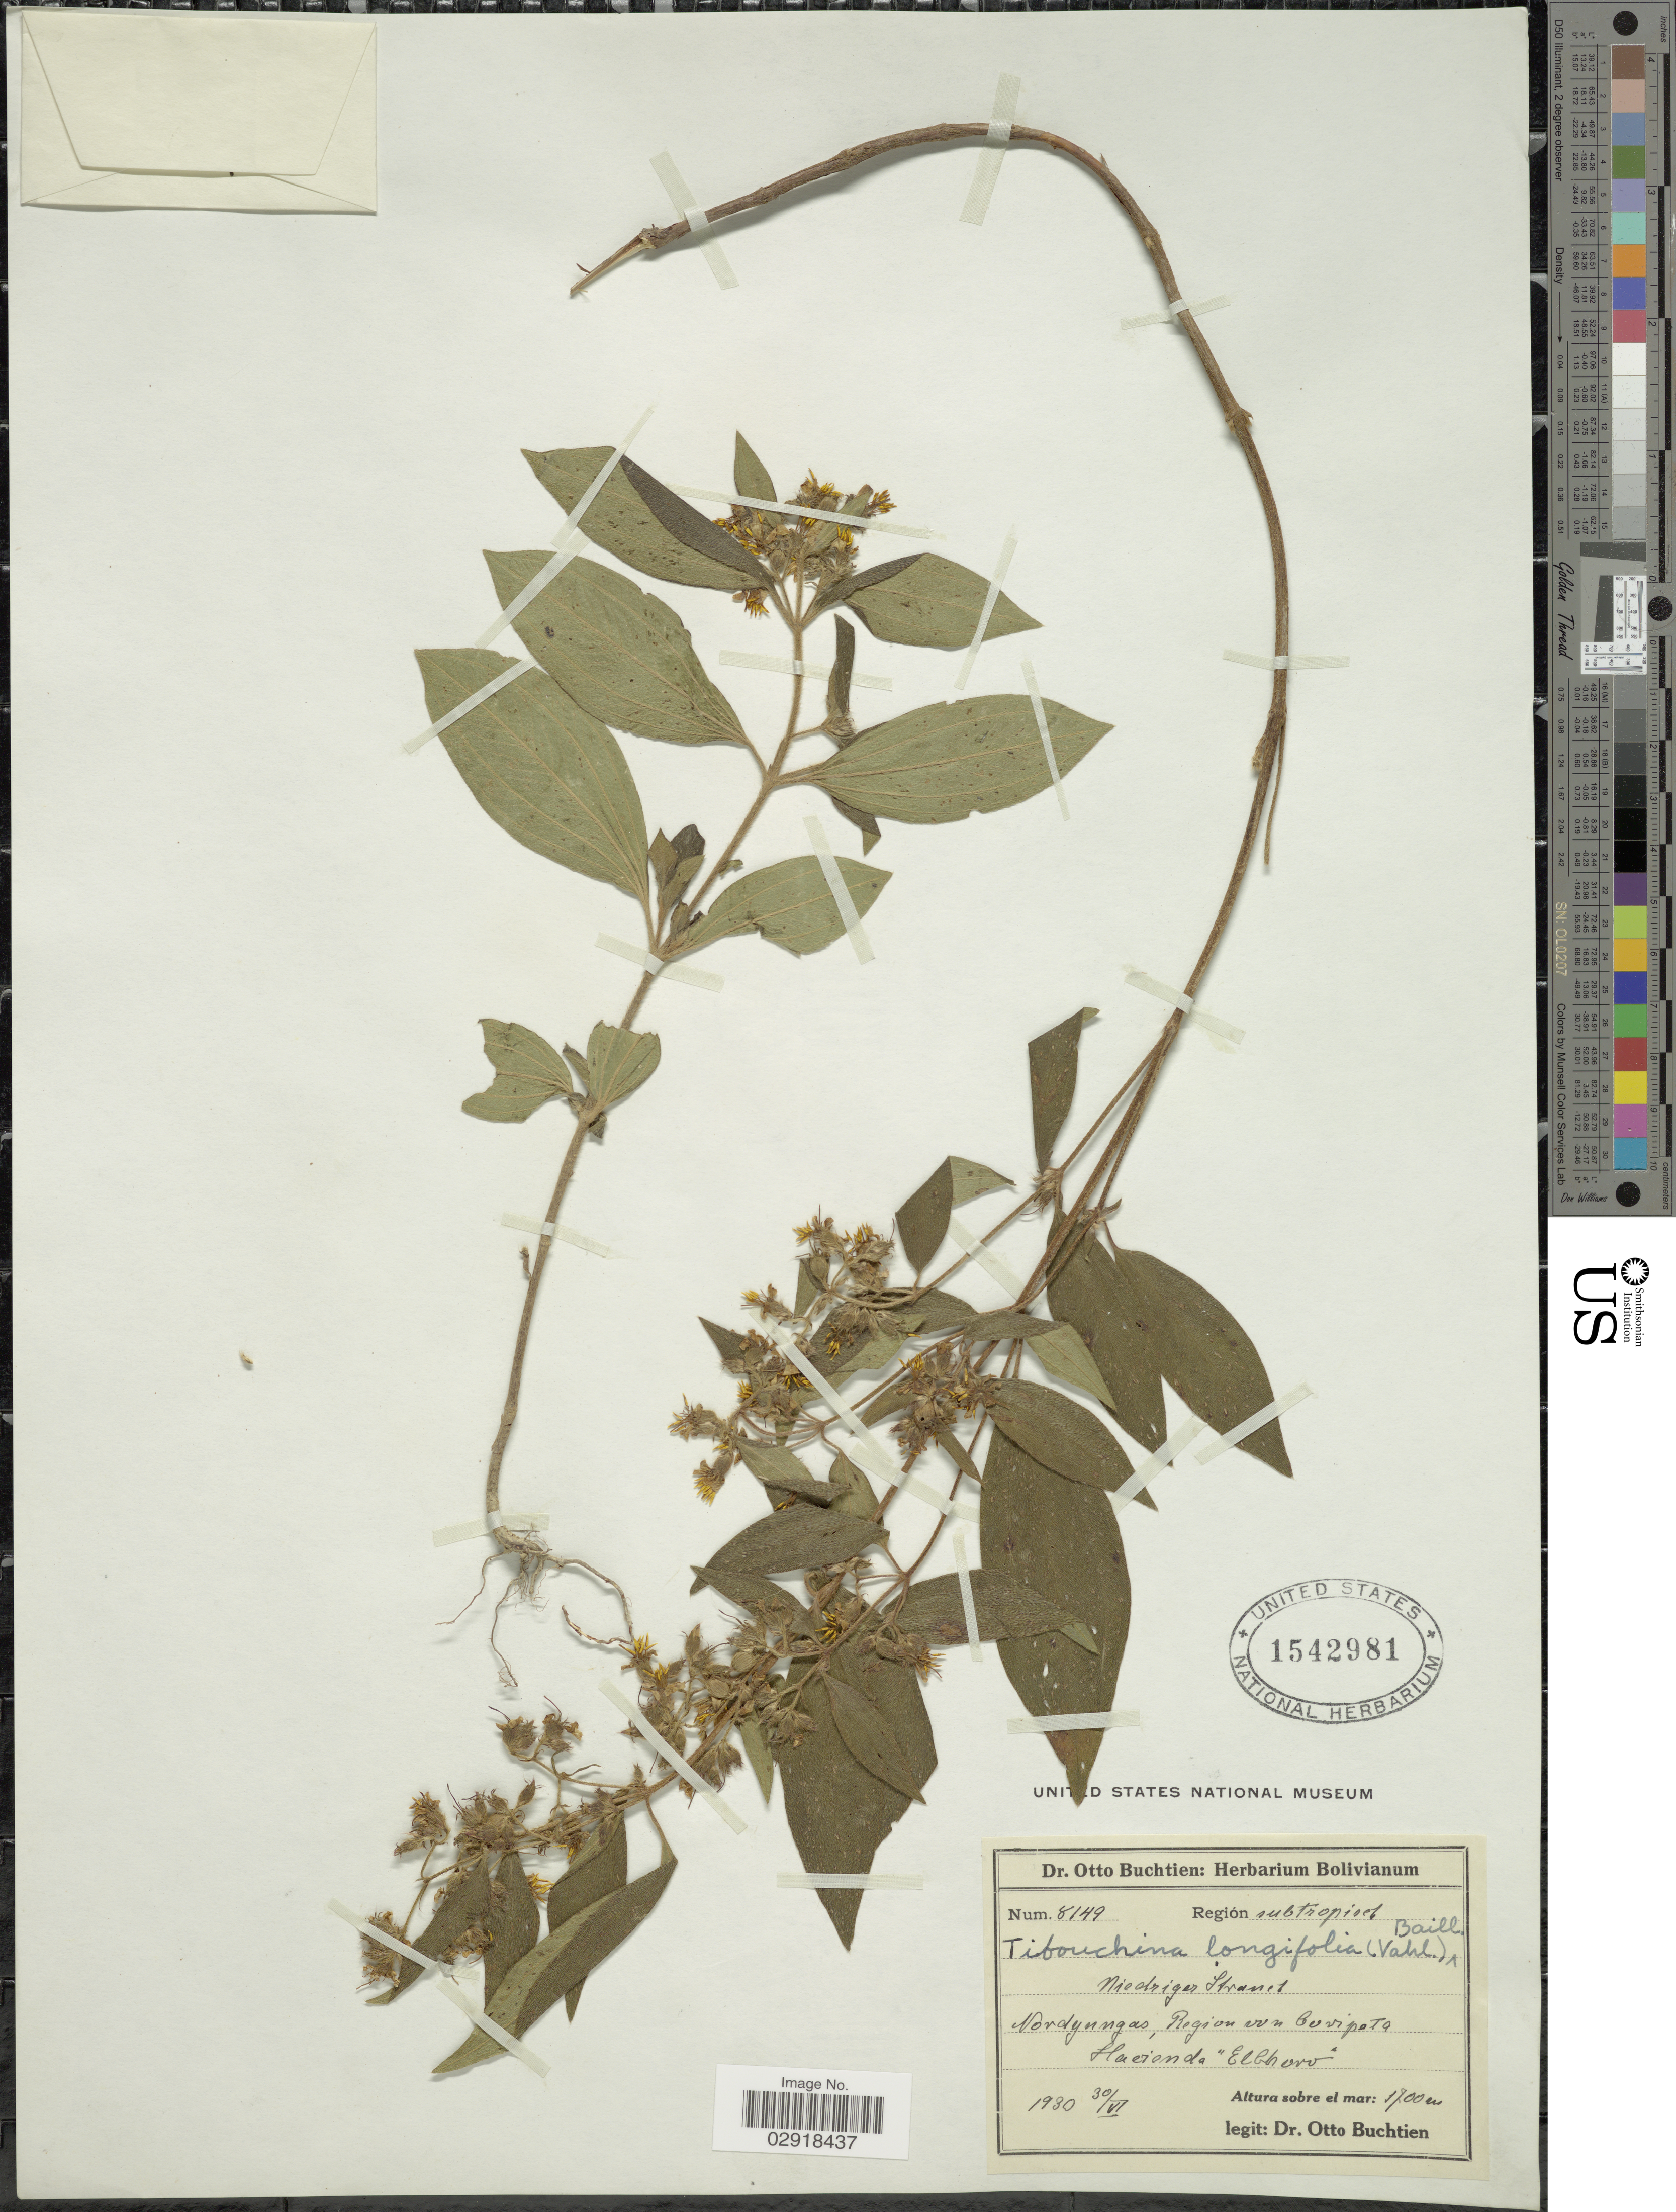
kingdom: Plantae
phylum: Tracheophyta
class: Magnoliopsida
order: Myrtales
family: Melastomataceae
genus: Chaetogastra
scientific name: Chaetogastra longifolia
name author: (Vahl) DC.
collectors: O. Buchtien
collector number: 8149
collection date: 1930-06-30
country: Bolivia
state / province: La Paz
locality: Nordyungas, Region von Curipata, Hacienda Elbhoro.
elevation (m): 1700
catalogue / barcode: US 1542981